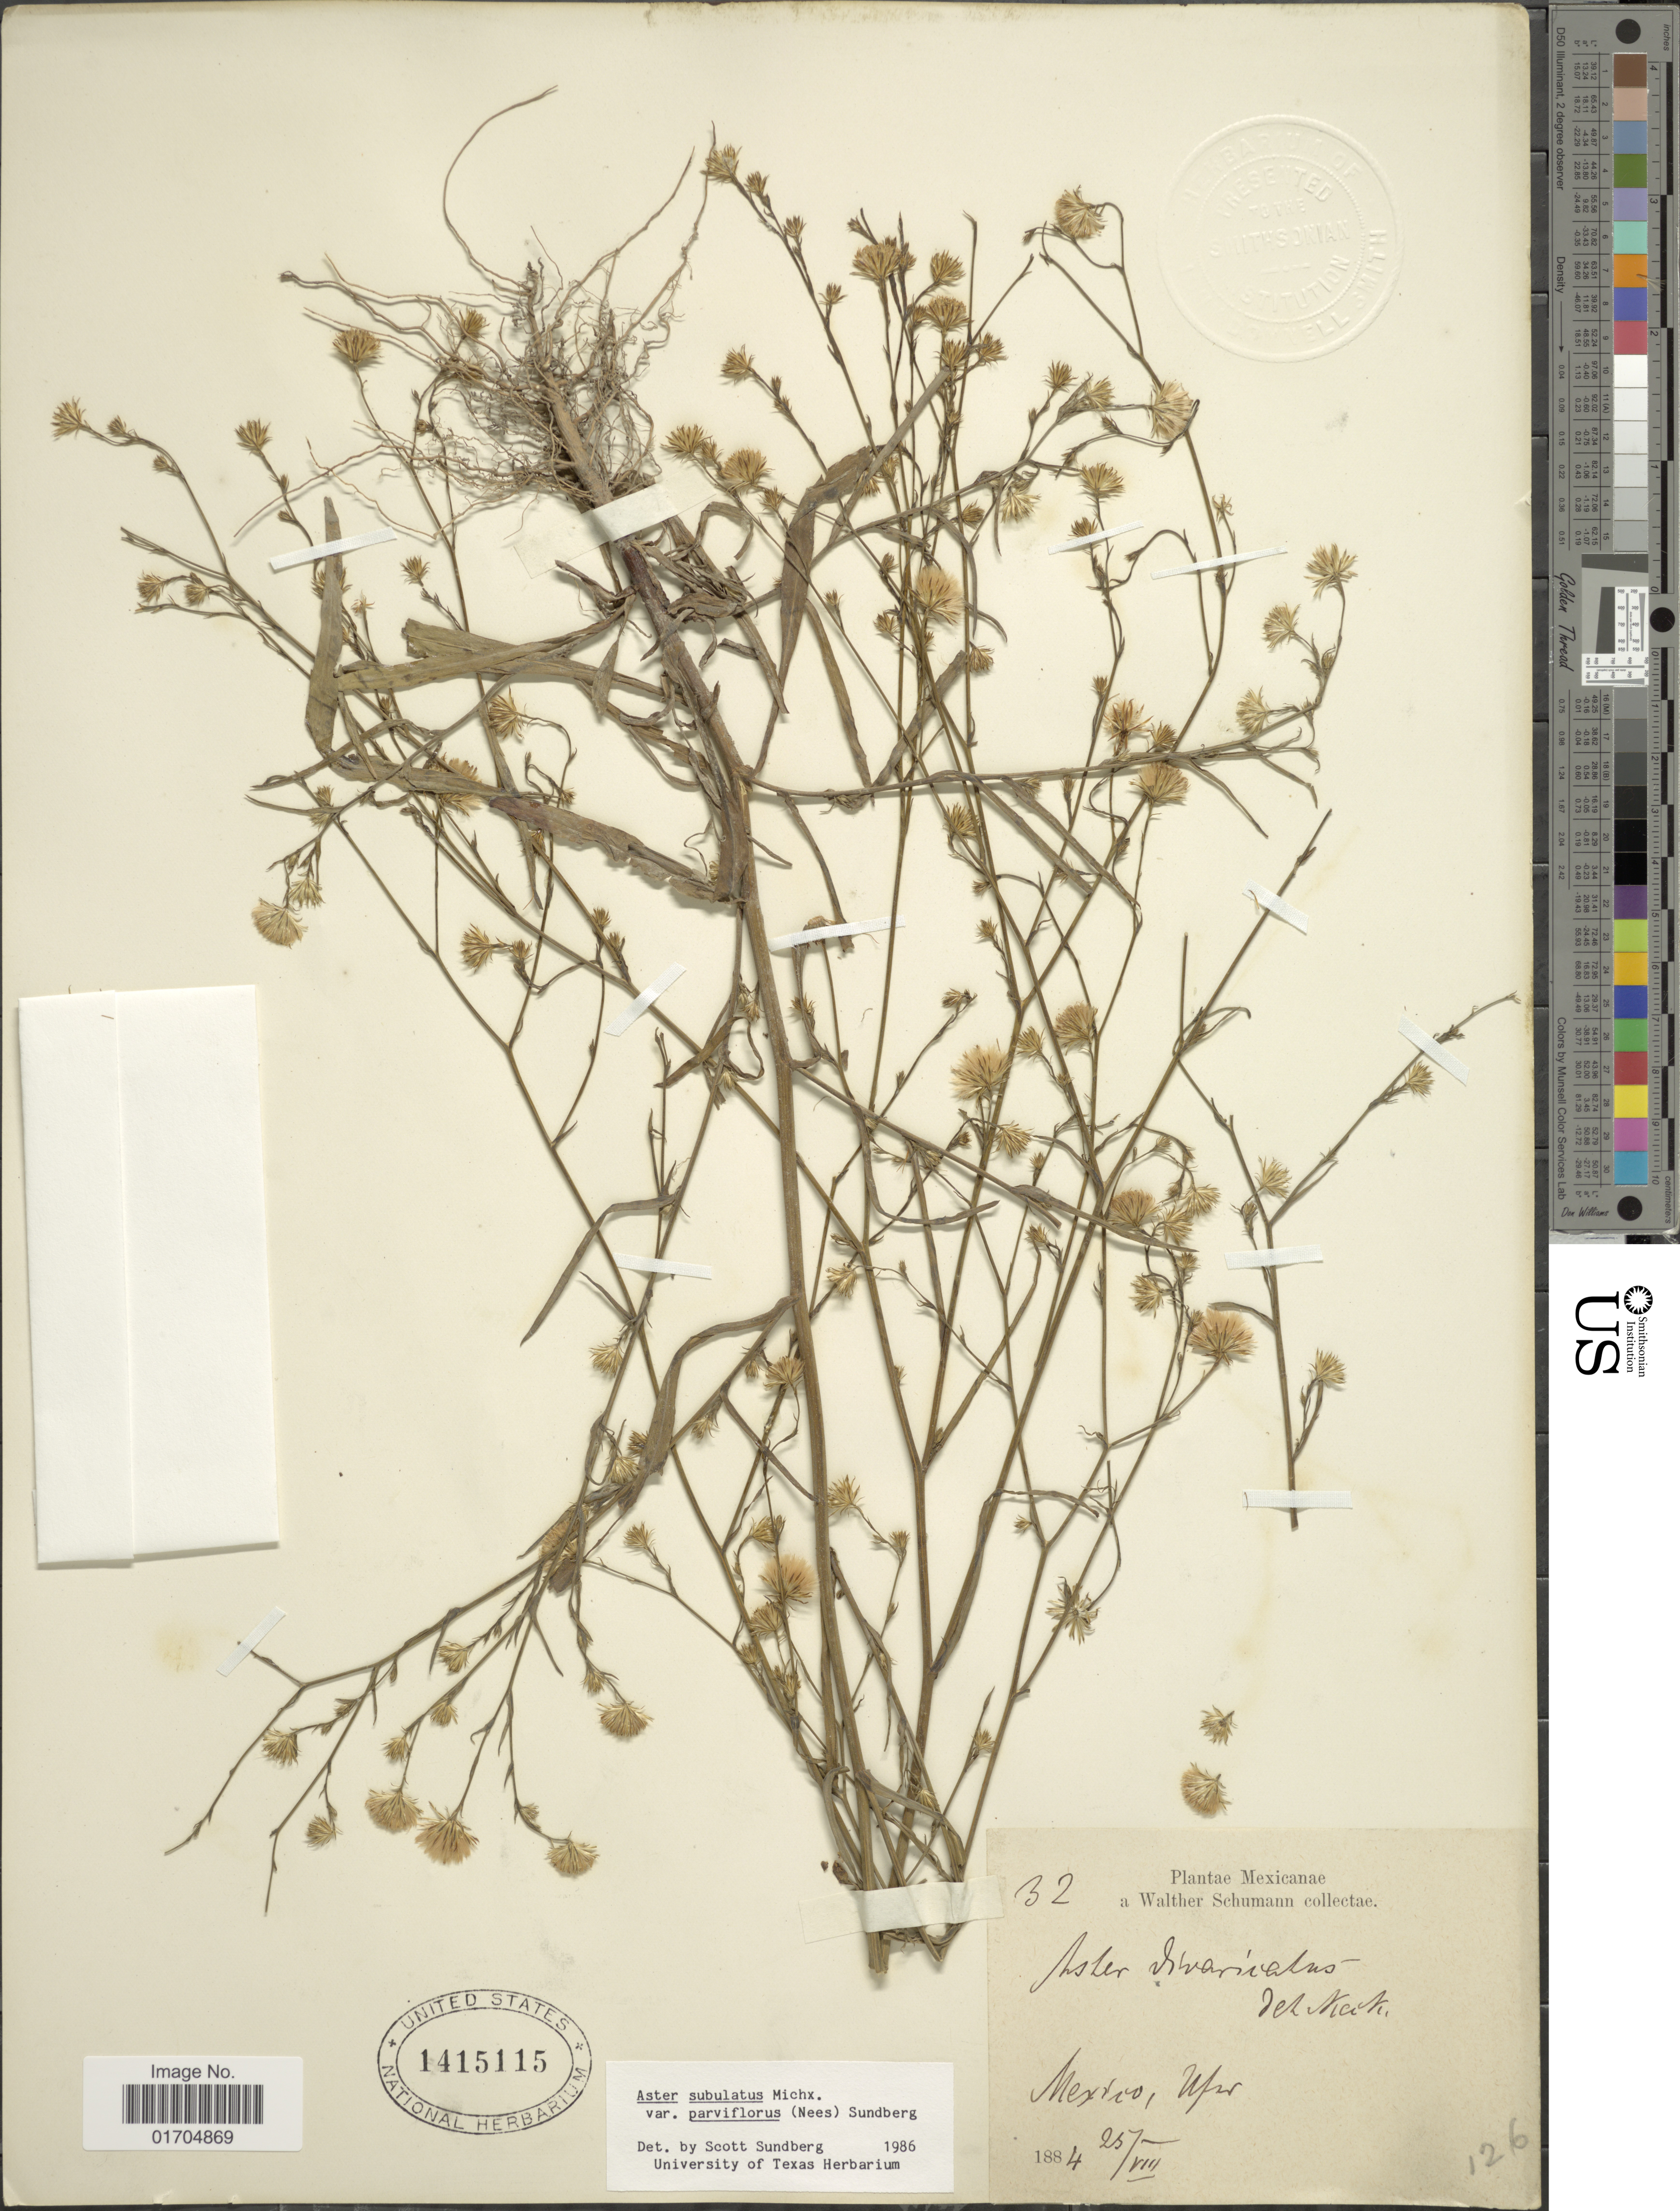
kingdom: Plantae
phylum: Tracheophyta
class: Magnoliopsida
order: Asterales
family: Asteraceae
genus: Symphyotrichum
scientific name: Symphyotrichum subulatum var. parviflorum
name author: (Nees) S.D. Sundb.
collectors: W. Schumann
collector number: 32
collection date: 1884-08-25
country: Mexico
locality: Upir [interpreted]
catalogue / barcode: US 1415115